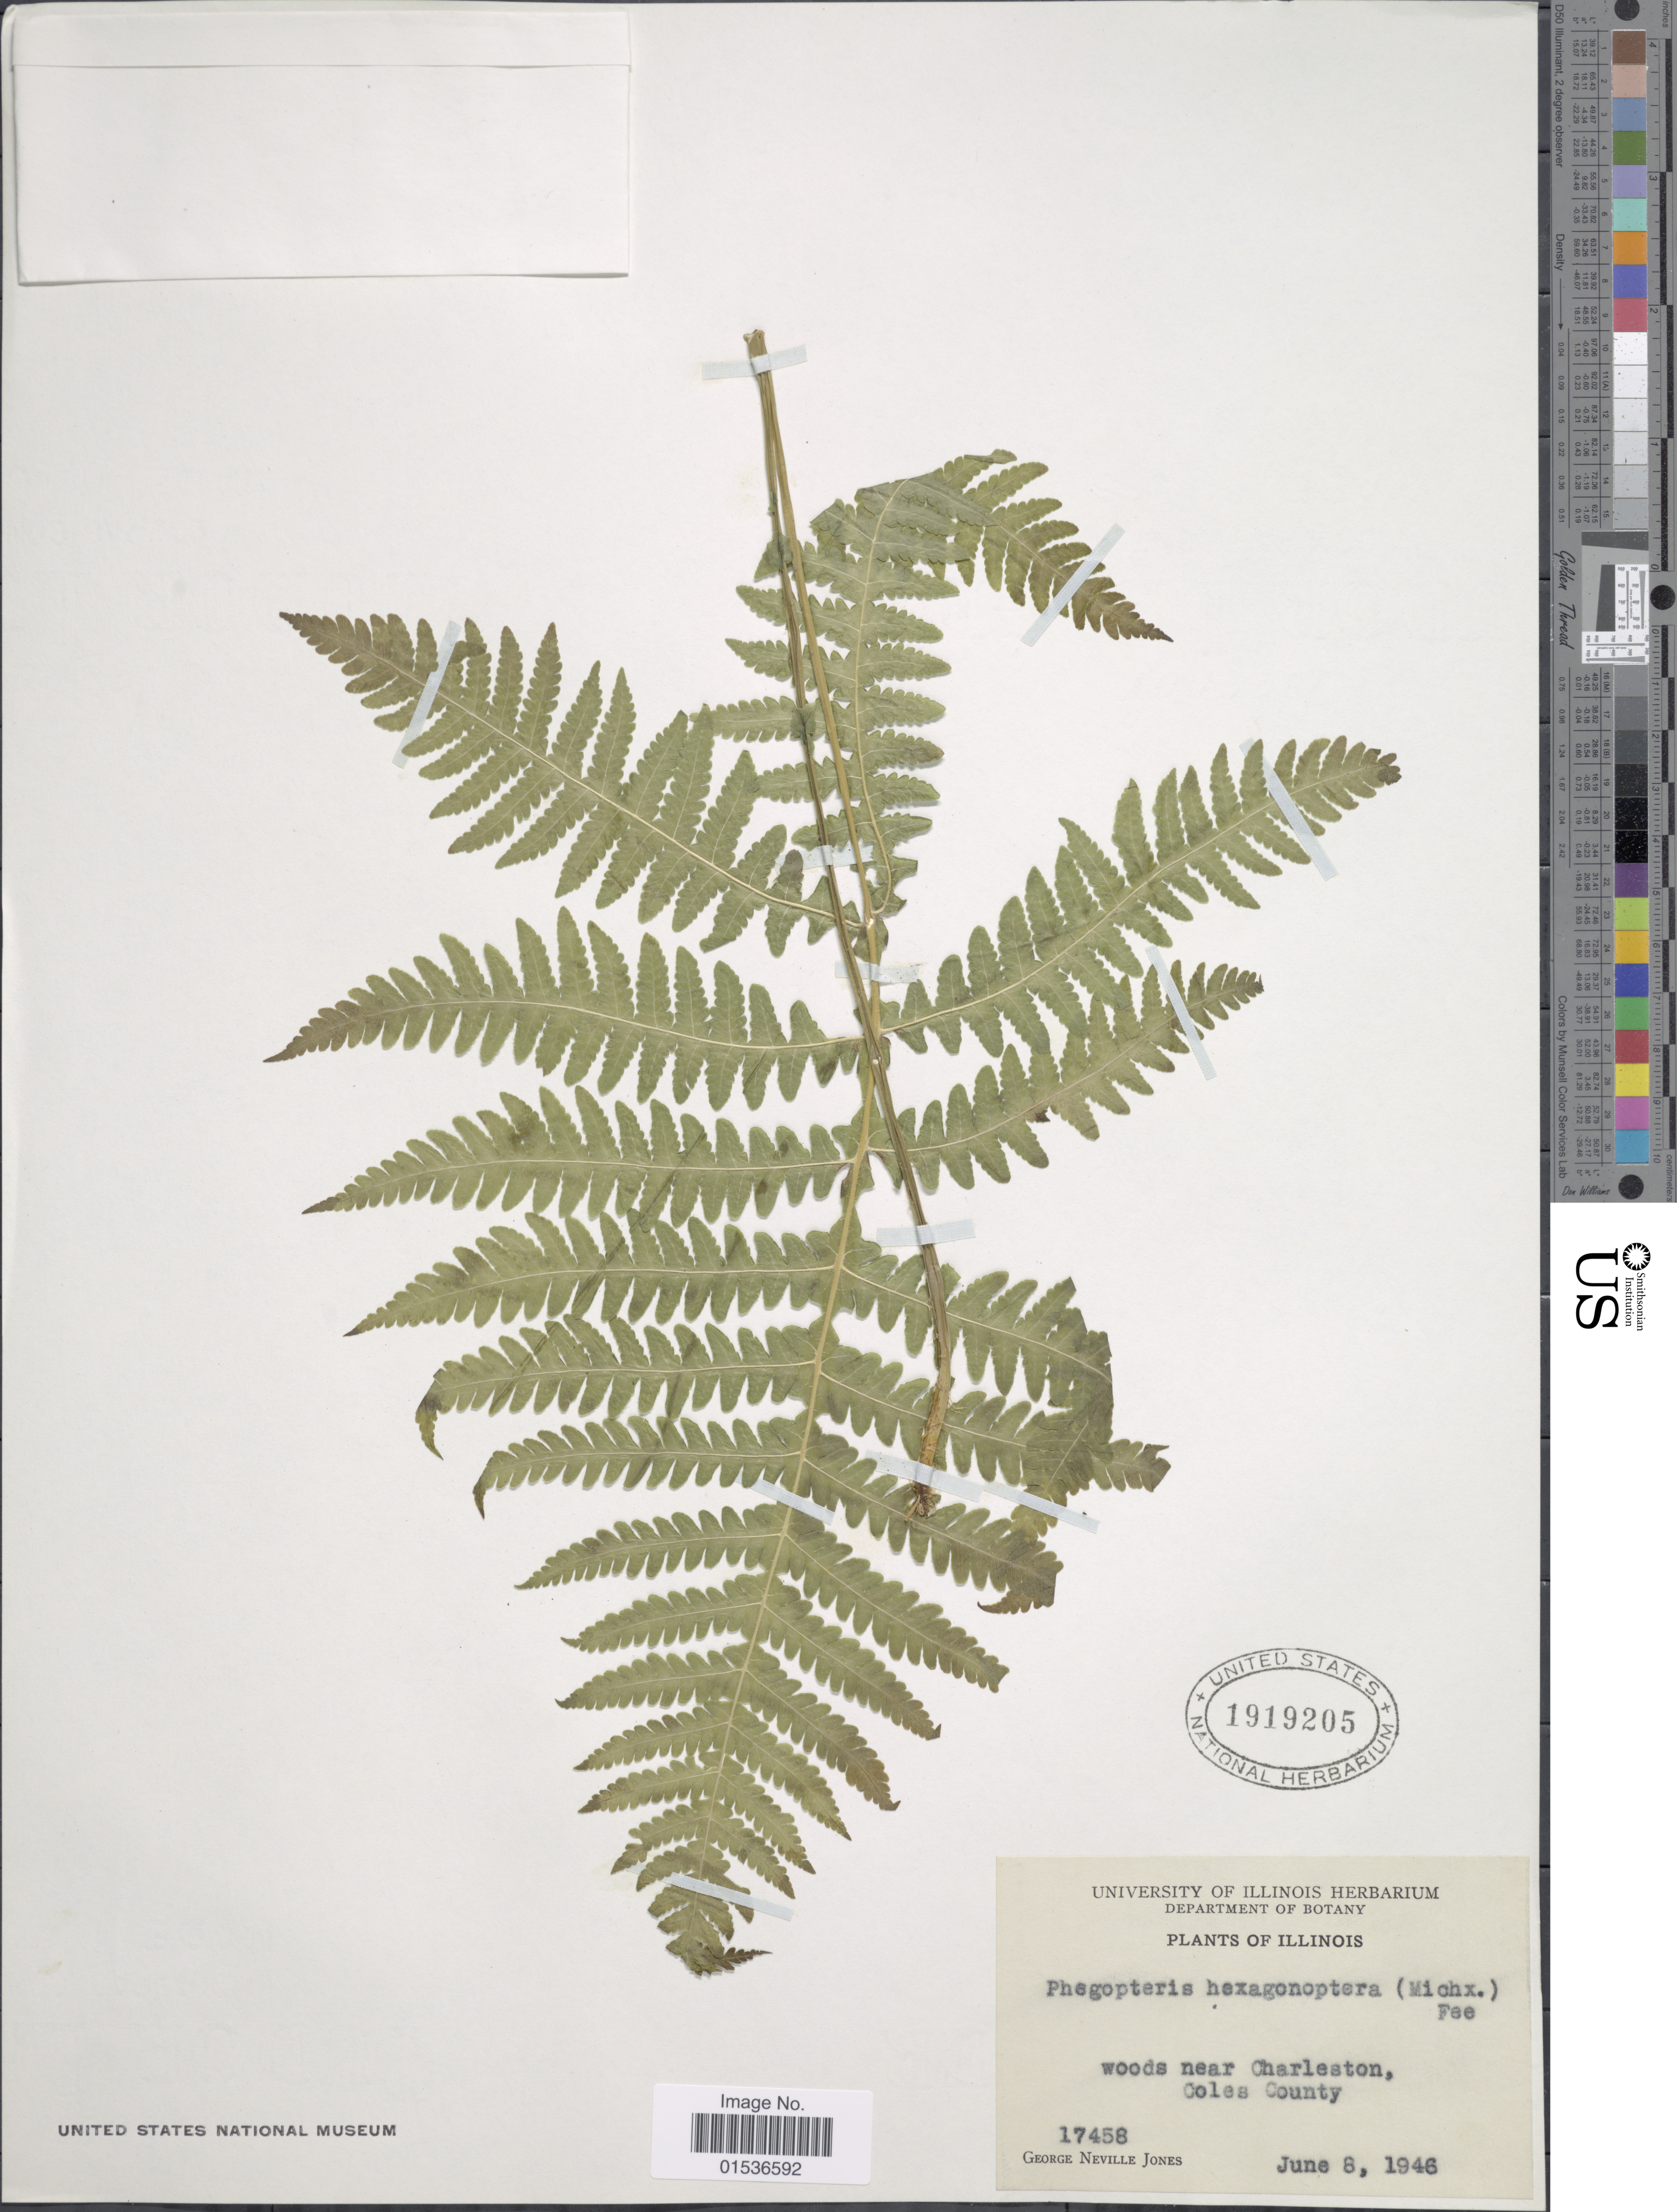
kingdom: Plantae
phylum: Tracheophyta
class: Polypodiopsida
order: Polypodiales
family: Thelypteridaceae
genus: Phegopteris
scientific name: Phegopteris hexagonoptera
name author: (Michx.) Fée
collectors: G. N. Jones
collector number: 17458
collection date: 1946-06-08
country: United States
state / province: Illinois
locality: Illinois, woods near Charleston, Coles County.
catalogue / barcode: US 1919205